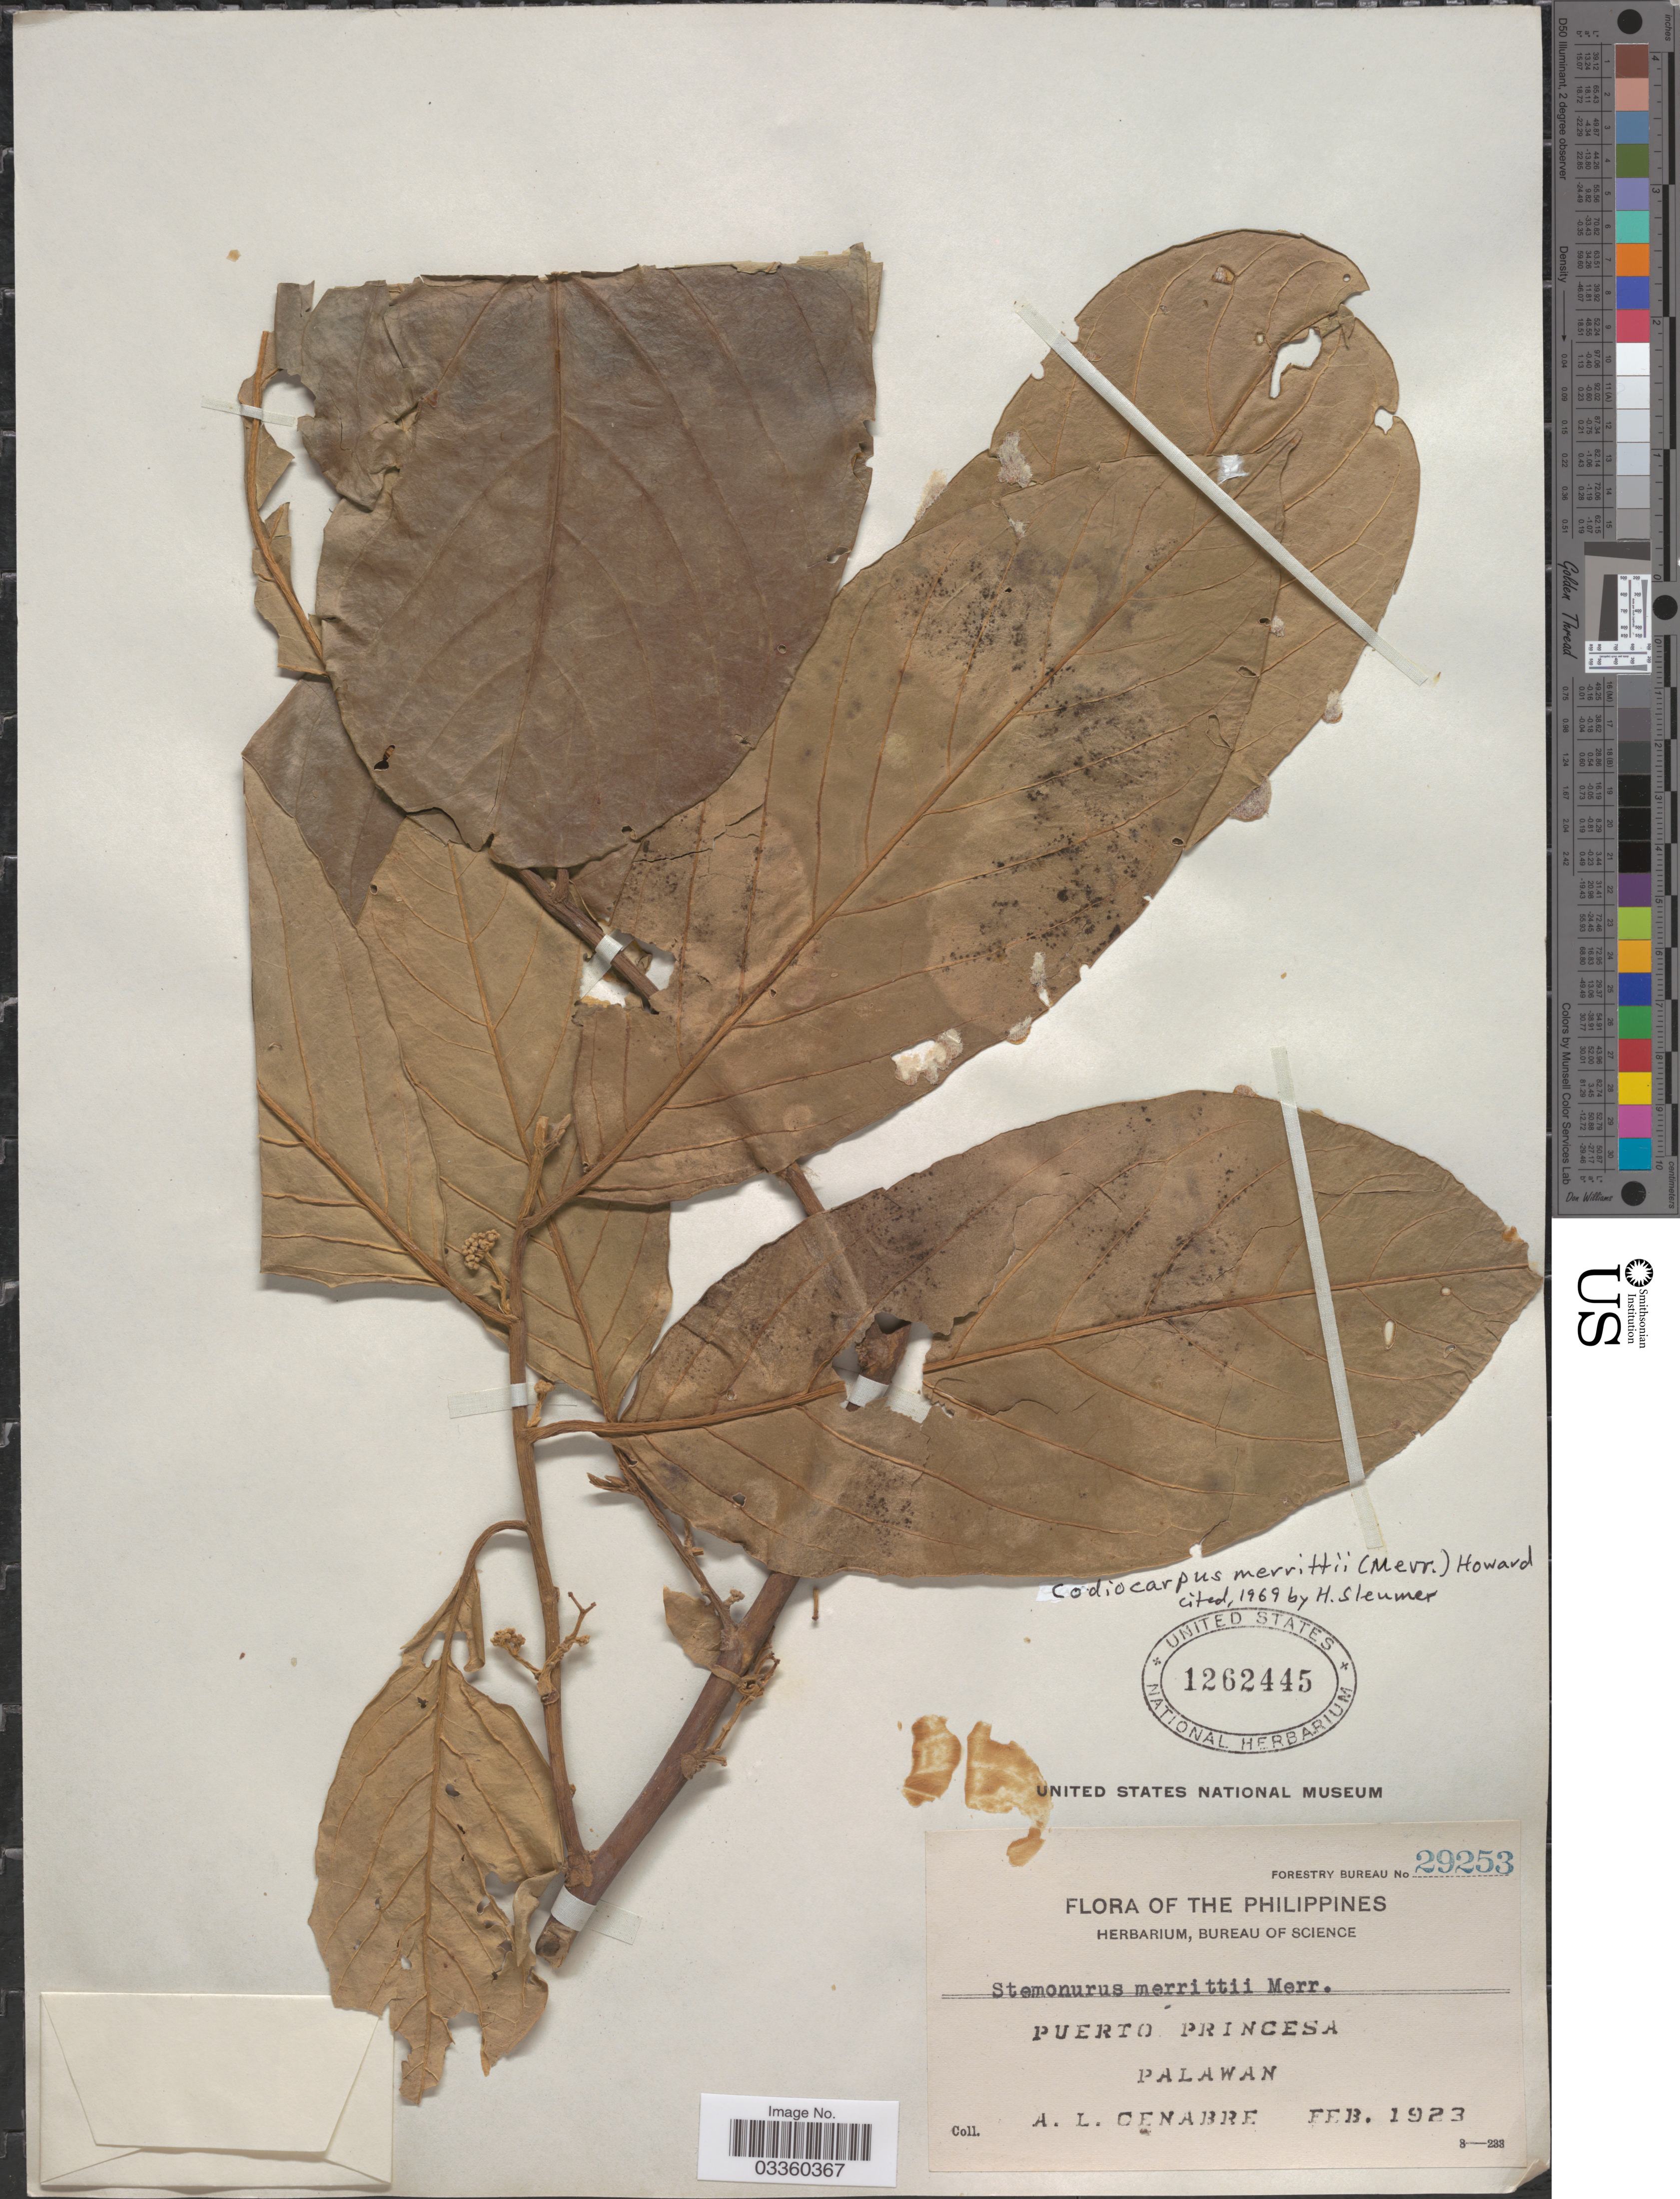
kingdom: Plantae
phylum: Tracheophyta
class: Magnoliopsida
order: Cardiopteridales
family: Stemonuraceae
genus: Codiocarpus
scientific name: Codiocarpus merrittii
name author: (Merr.) R.A. Howard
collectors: A. Cenabre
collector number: Forestry Bureau 29253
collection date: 1923-02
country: Philippines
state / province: Mimaropa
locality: Puerto Princesa. Palawan.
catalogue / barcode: US 1262445